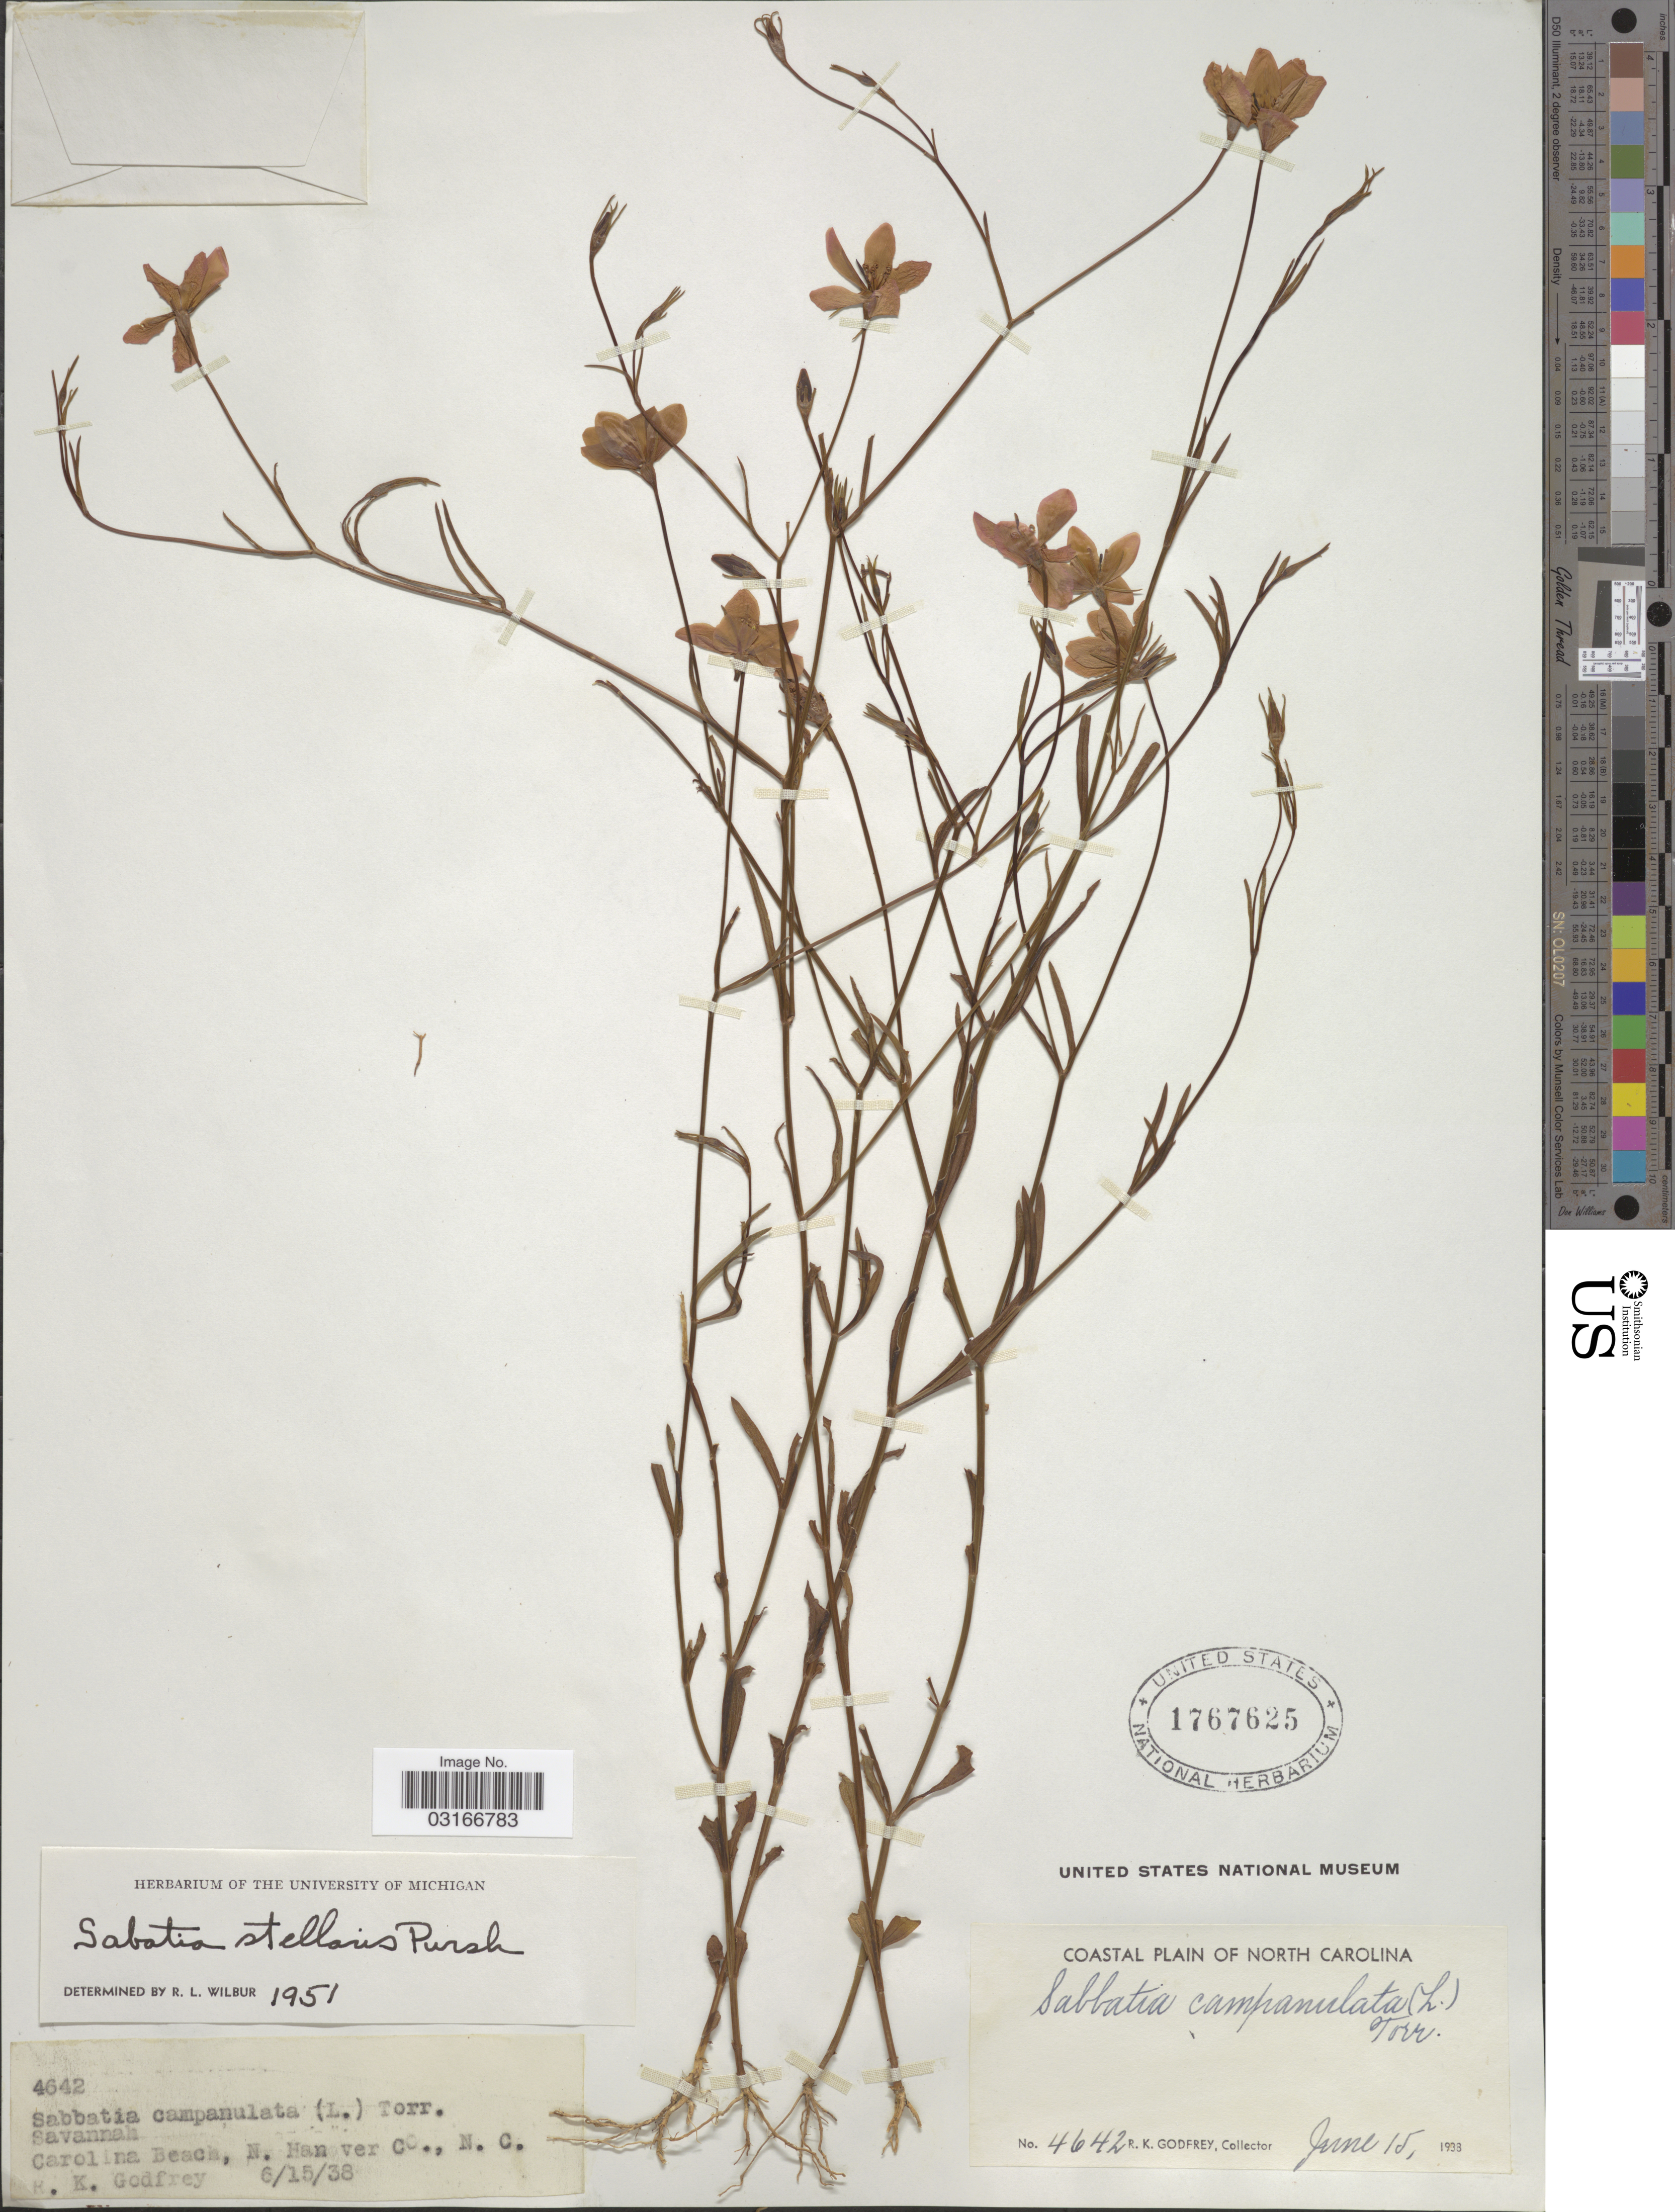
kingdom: Plantae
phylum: Tracheophyta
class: Magnoliopsida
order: Gentianales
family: Gentianaceae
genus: Sabatia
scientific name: Sabatia stellaris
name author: Pursh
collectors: R. K. Godfrey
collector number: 4642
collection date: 1938-06-15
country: United States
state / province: North Carolina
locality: Coastal Plain of North Carolina. Carolina Beach, N. Hanover Co., N. C.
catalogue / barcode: US 1767625